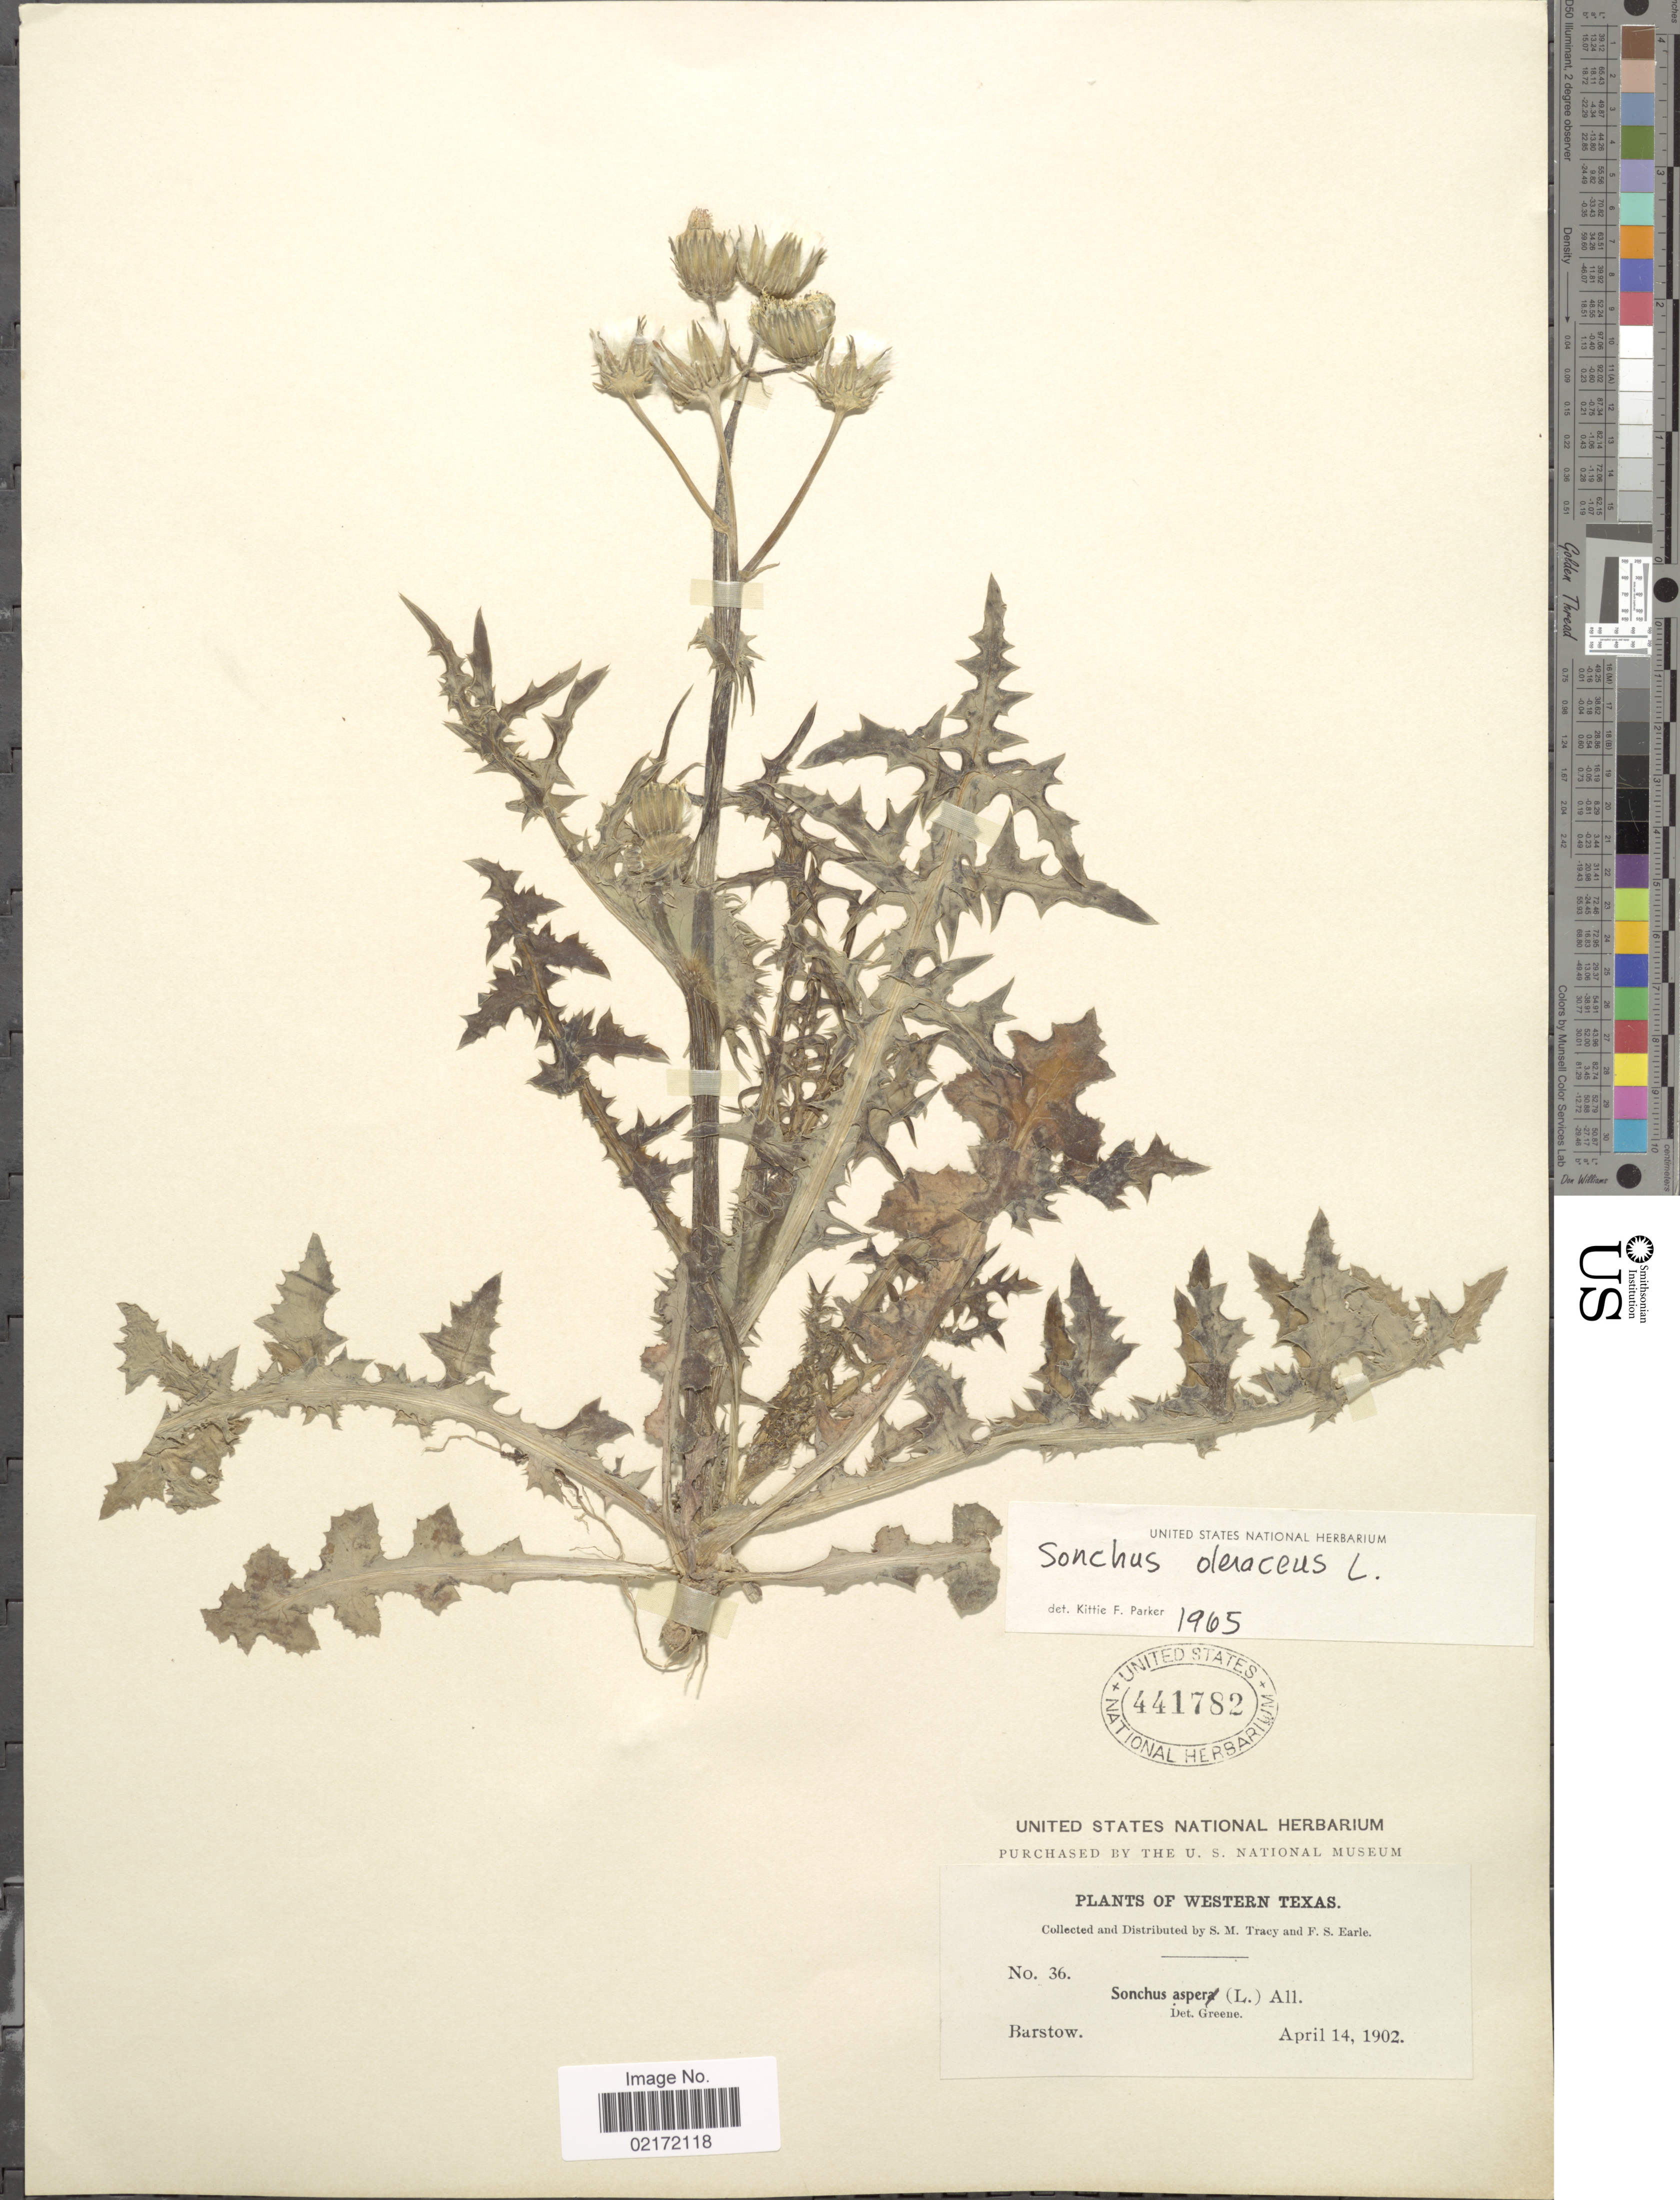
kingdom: Plantae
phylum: Tracheophyta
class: Magnoliopsida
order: Asterales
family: Asteraceae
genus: Sonchus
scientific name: Sonchus oleraceus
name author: L.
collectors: S. M. Tracy & F. S. Earle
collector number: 36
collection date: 1902-04-14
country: United States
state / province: Texas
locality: Western Texas. Barstow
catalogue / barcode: US 441782